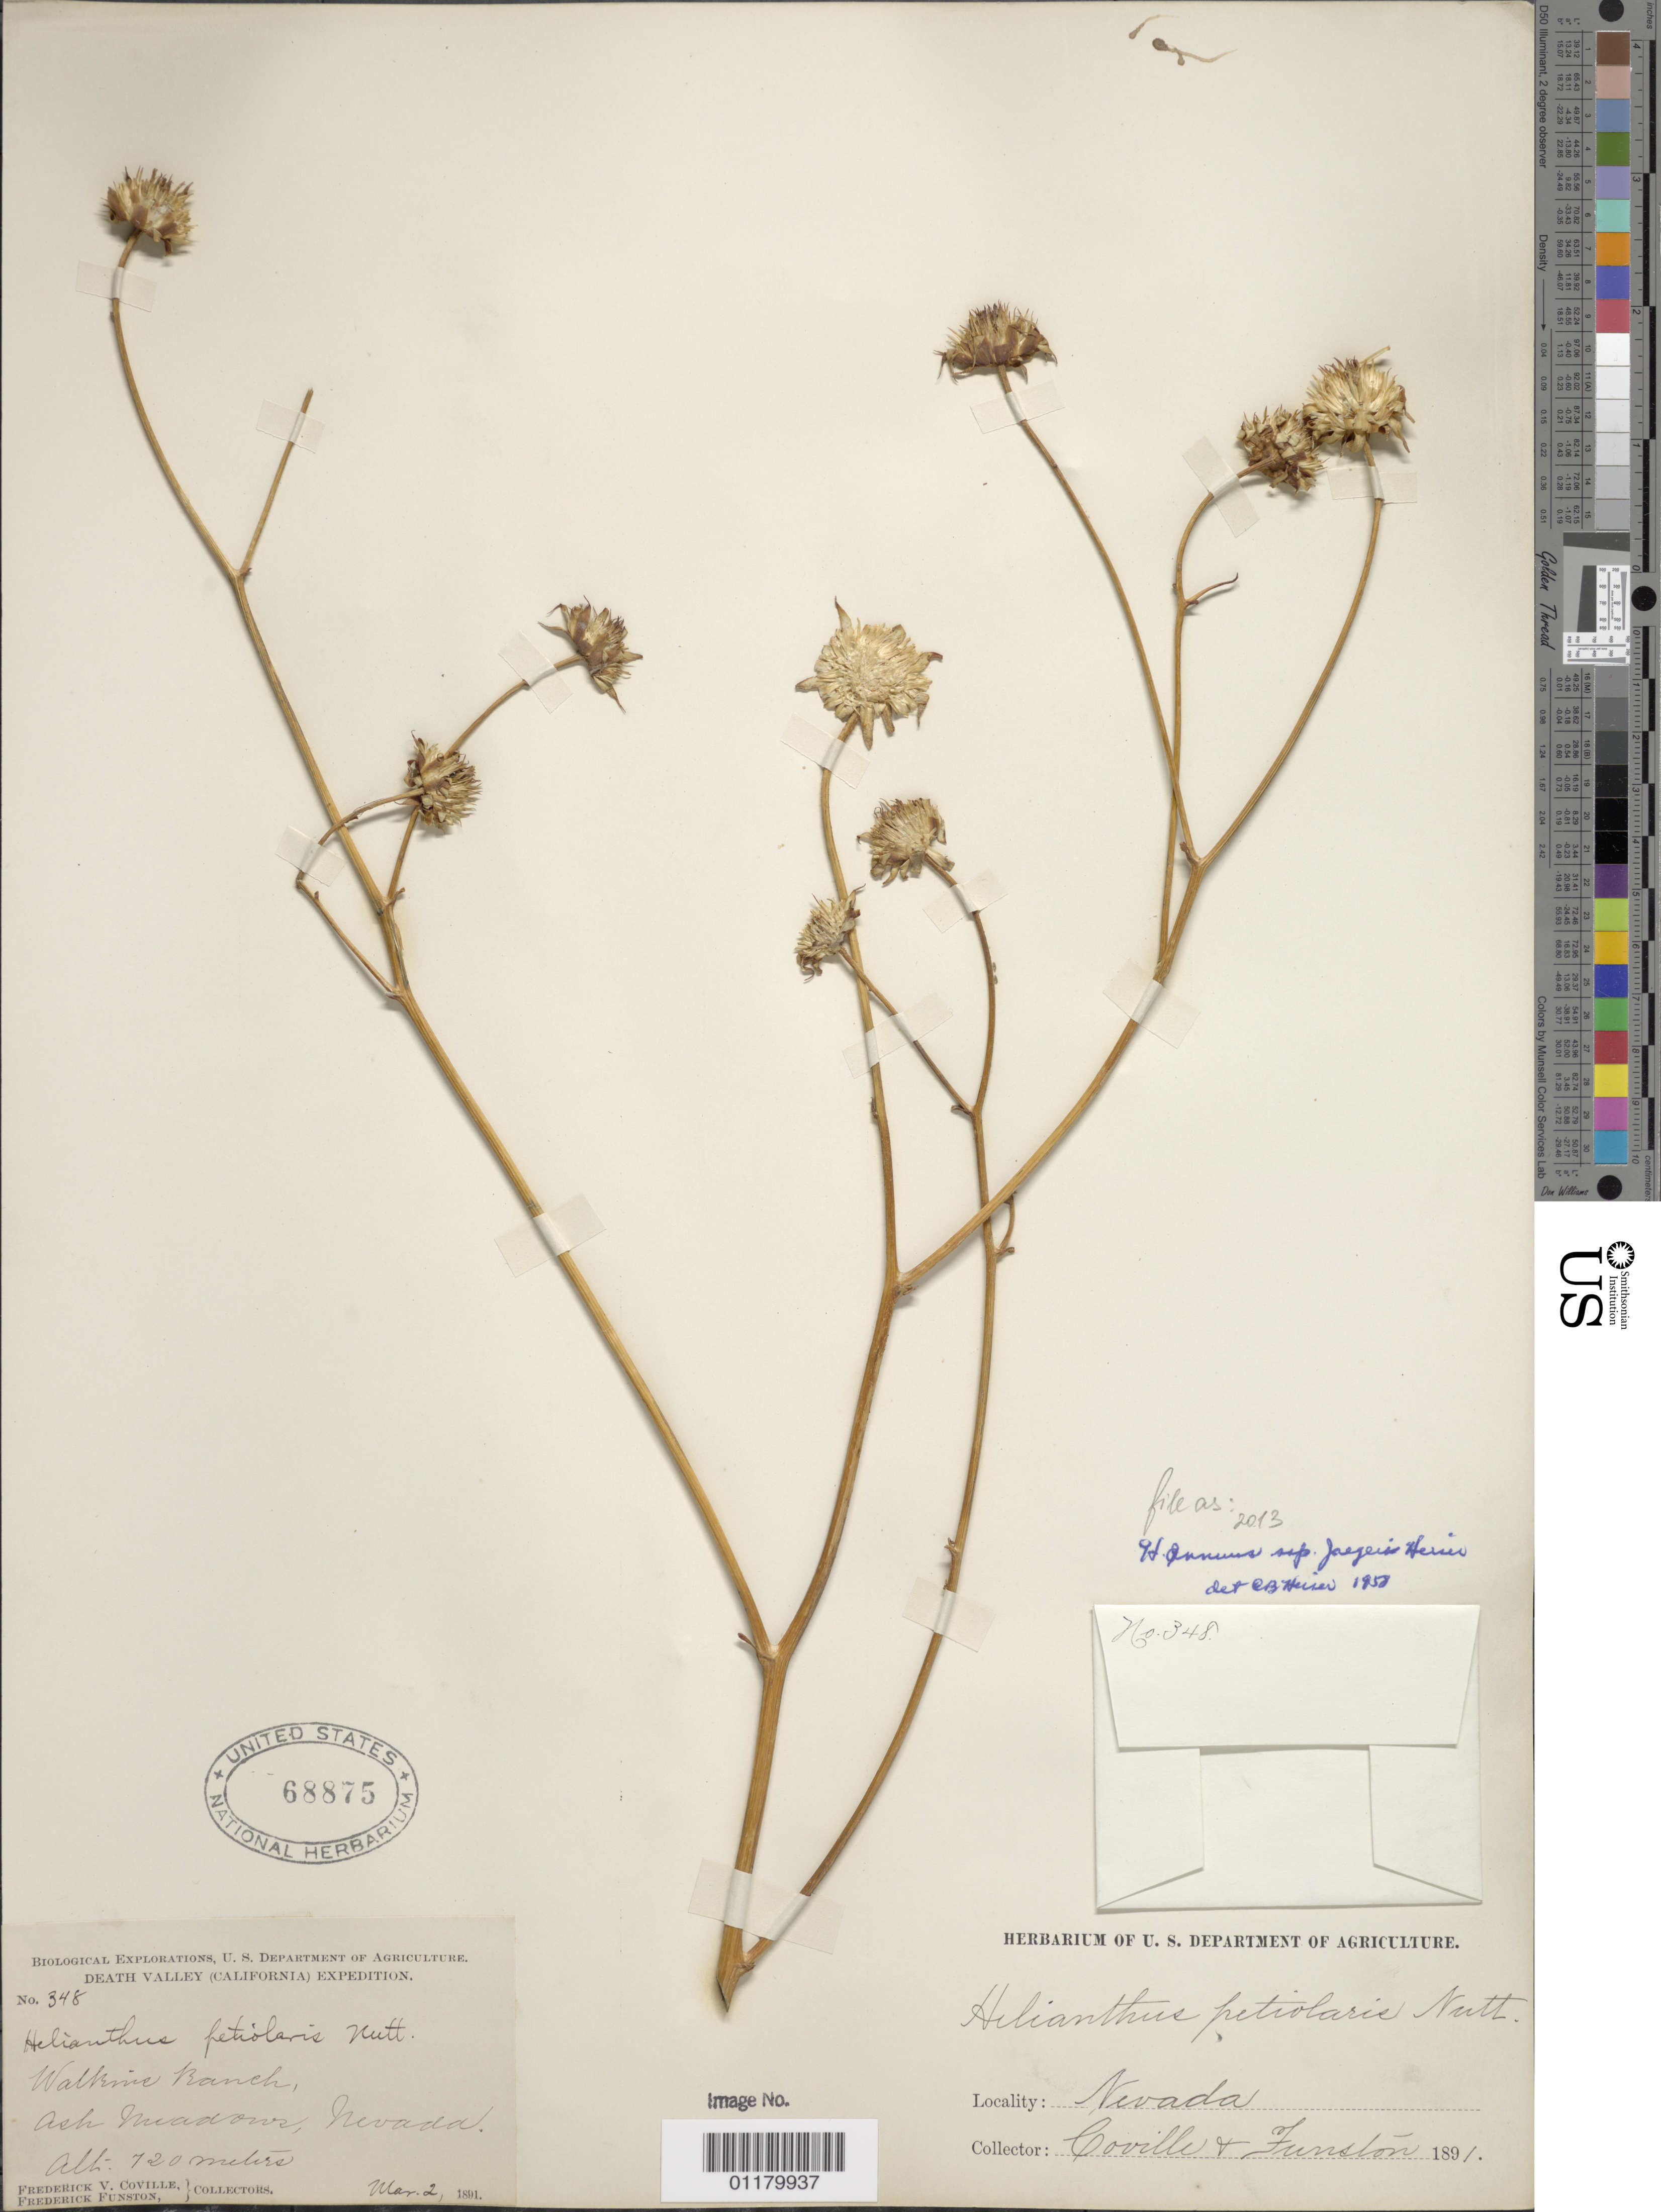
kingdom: Plantae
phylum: Tracheophyta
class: Magnoliopsida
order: Asterales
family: Asteraceae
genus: Helianthus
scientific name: Helianthus annuus subsp. jaegeri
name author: Heiser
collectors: F. V. Coville & F. Funston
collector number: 348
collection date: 1891-03-02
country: United States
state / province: Nevada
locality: Watkins Ranch, Ash Meadows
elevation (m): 720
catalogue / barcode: US 68875